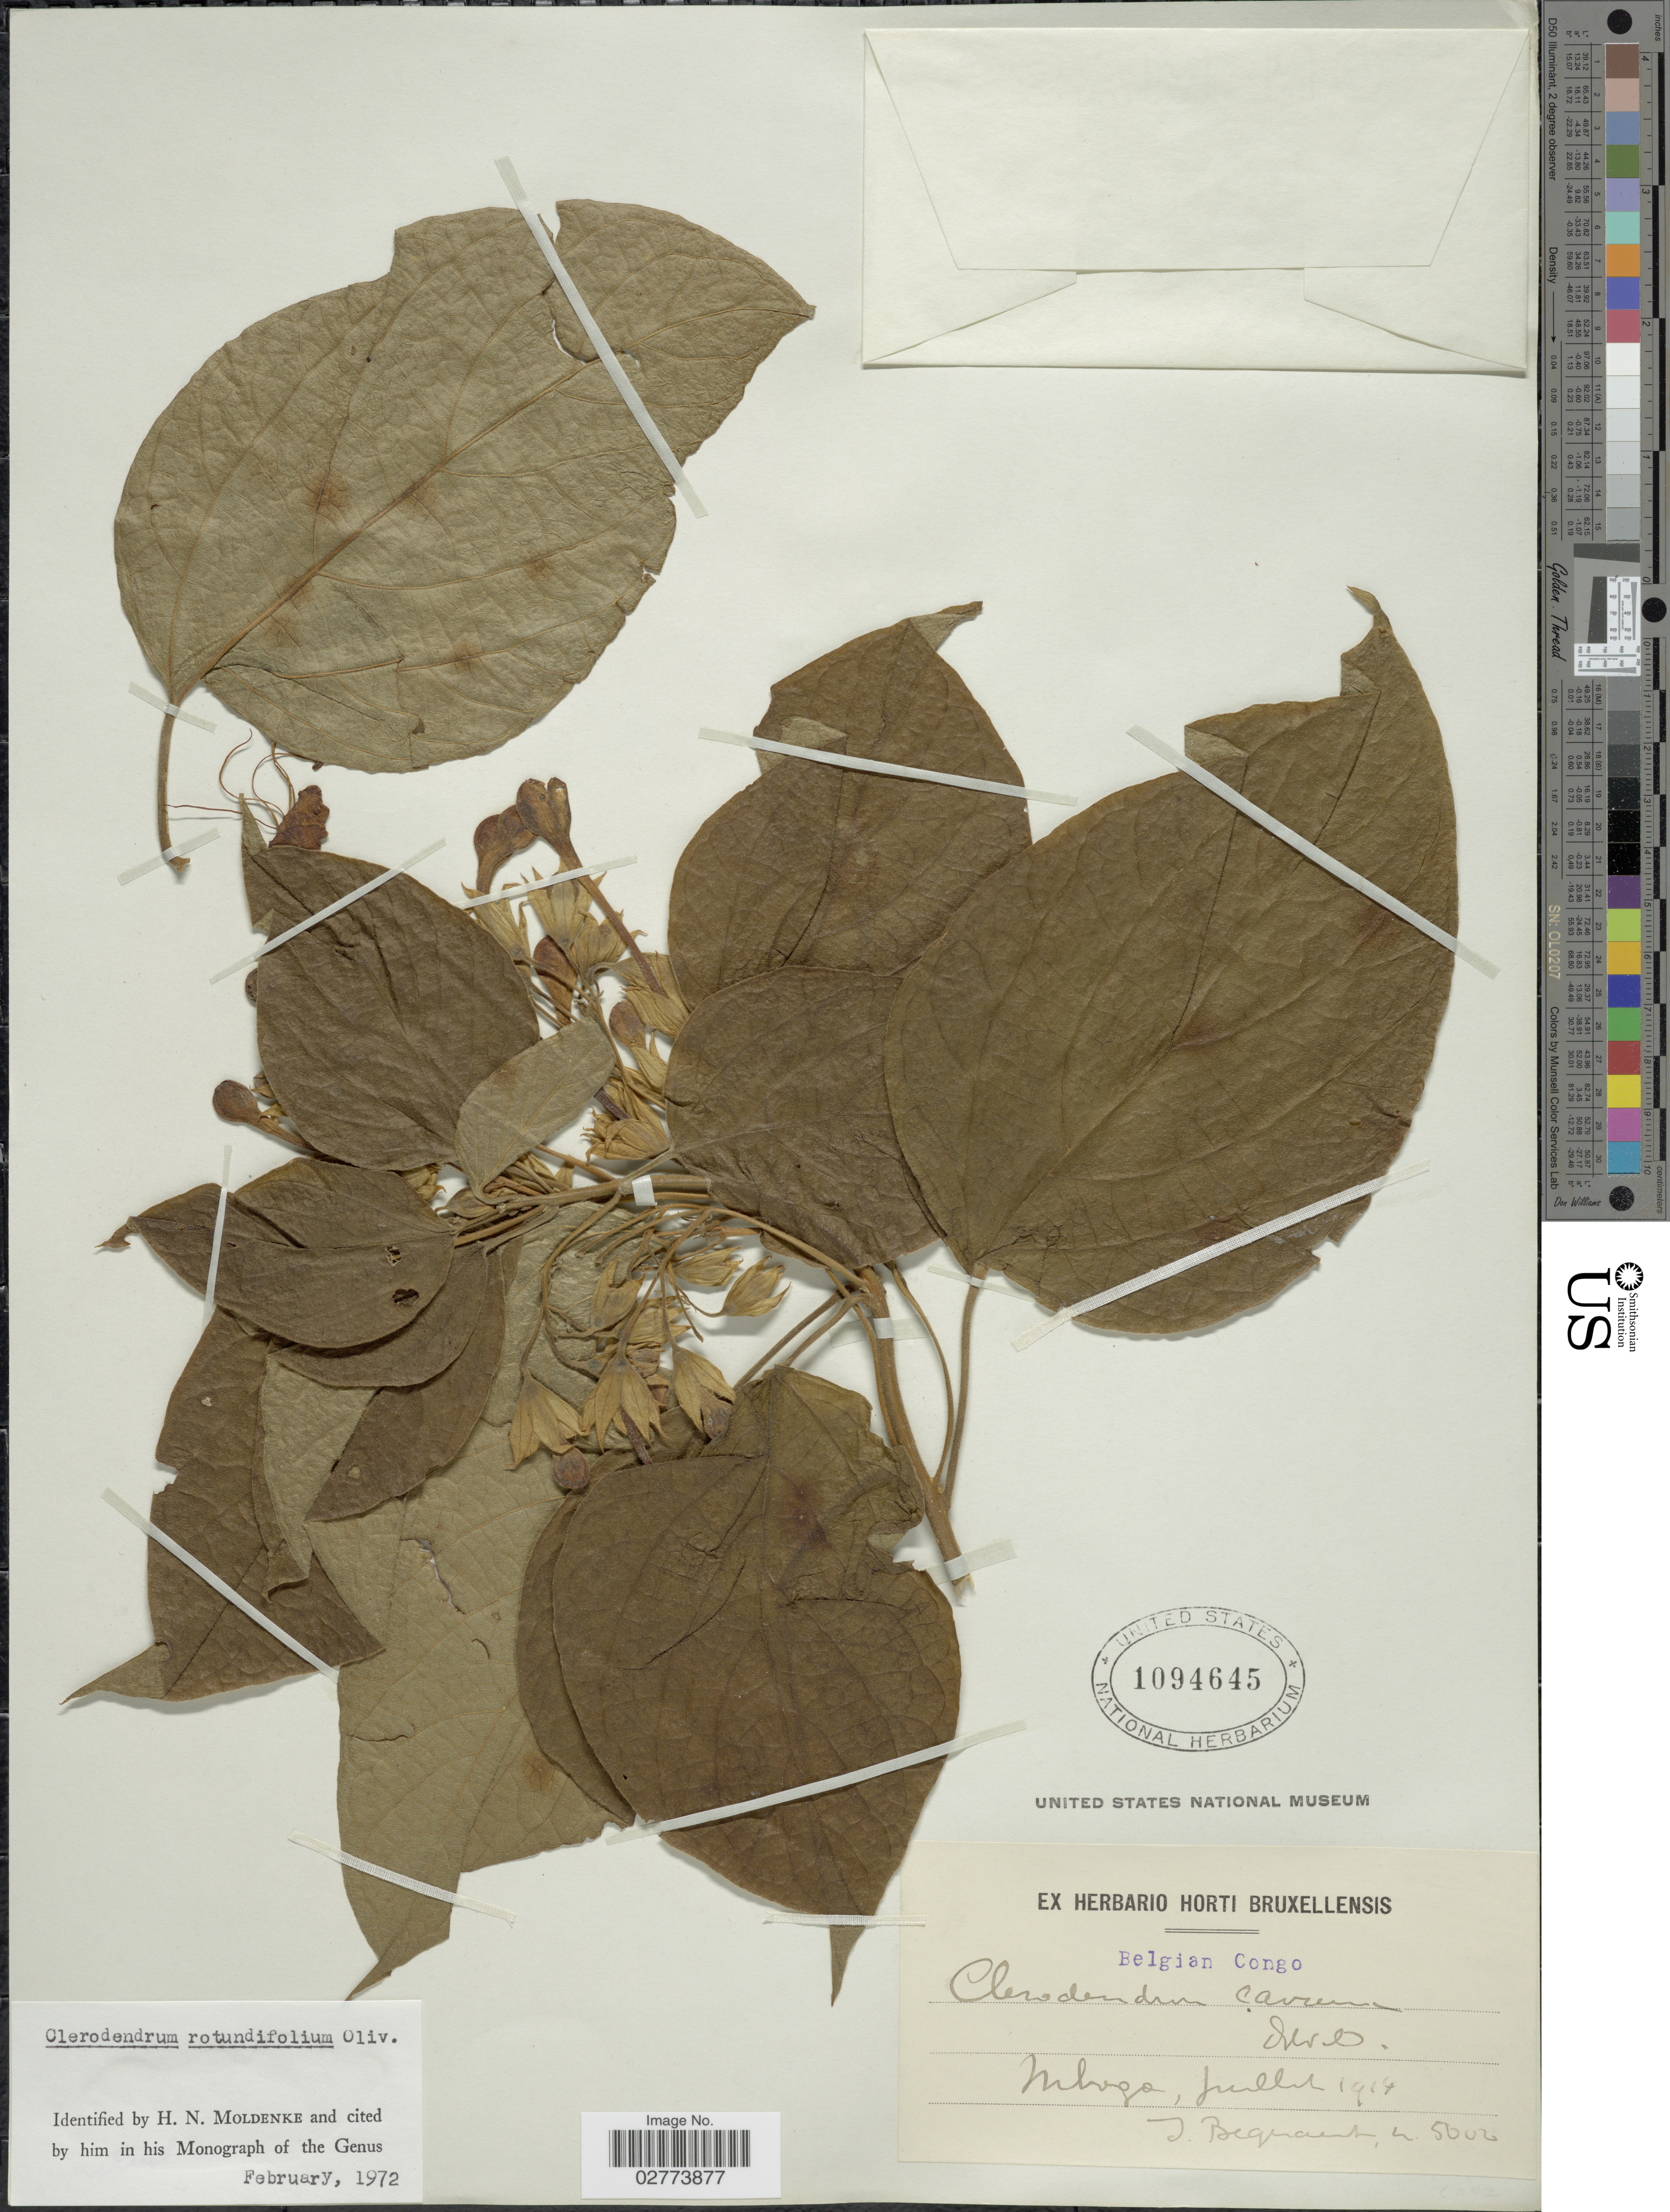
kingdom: Plantae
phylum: Tracheophyta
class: Magnoliopsida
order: Lamiales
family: Lamiaceae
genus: Clerodendrum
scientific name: Clerodendrum rotundifolium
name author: Oliv.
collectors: J. Bequaert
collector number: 5002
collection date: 1914-07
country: Congo, Democratic Republic of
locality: Mboga.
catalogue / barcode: US 1094645